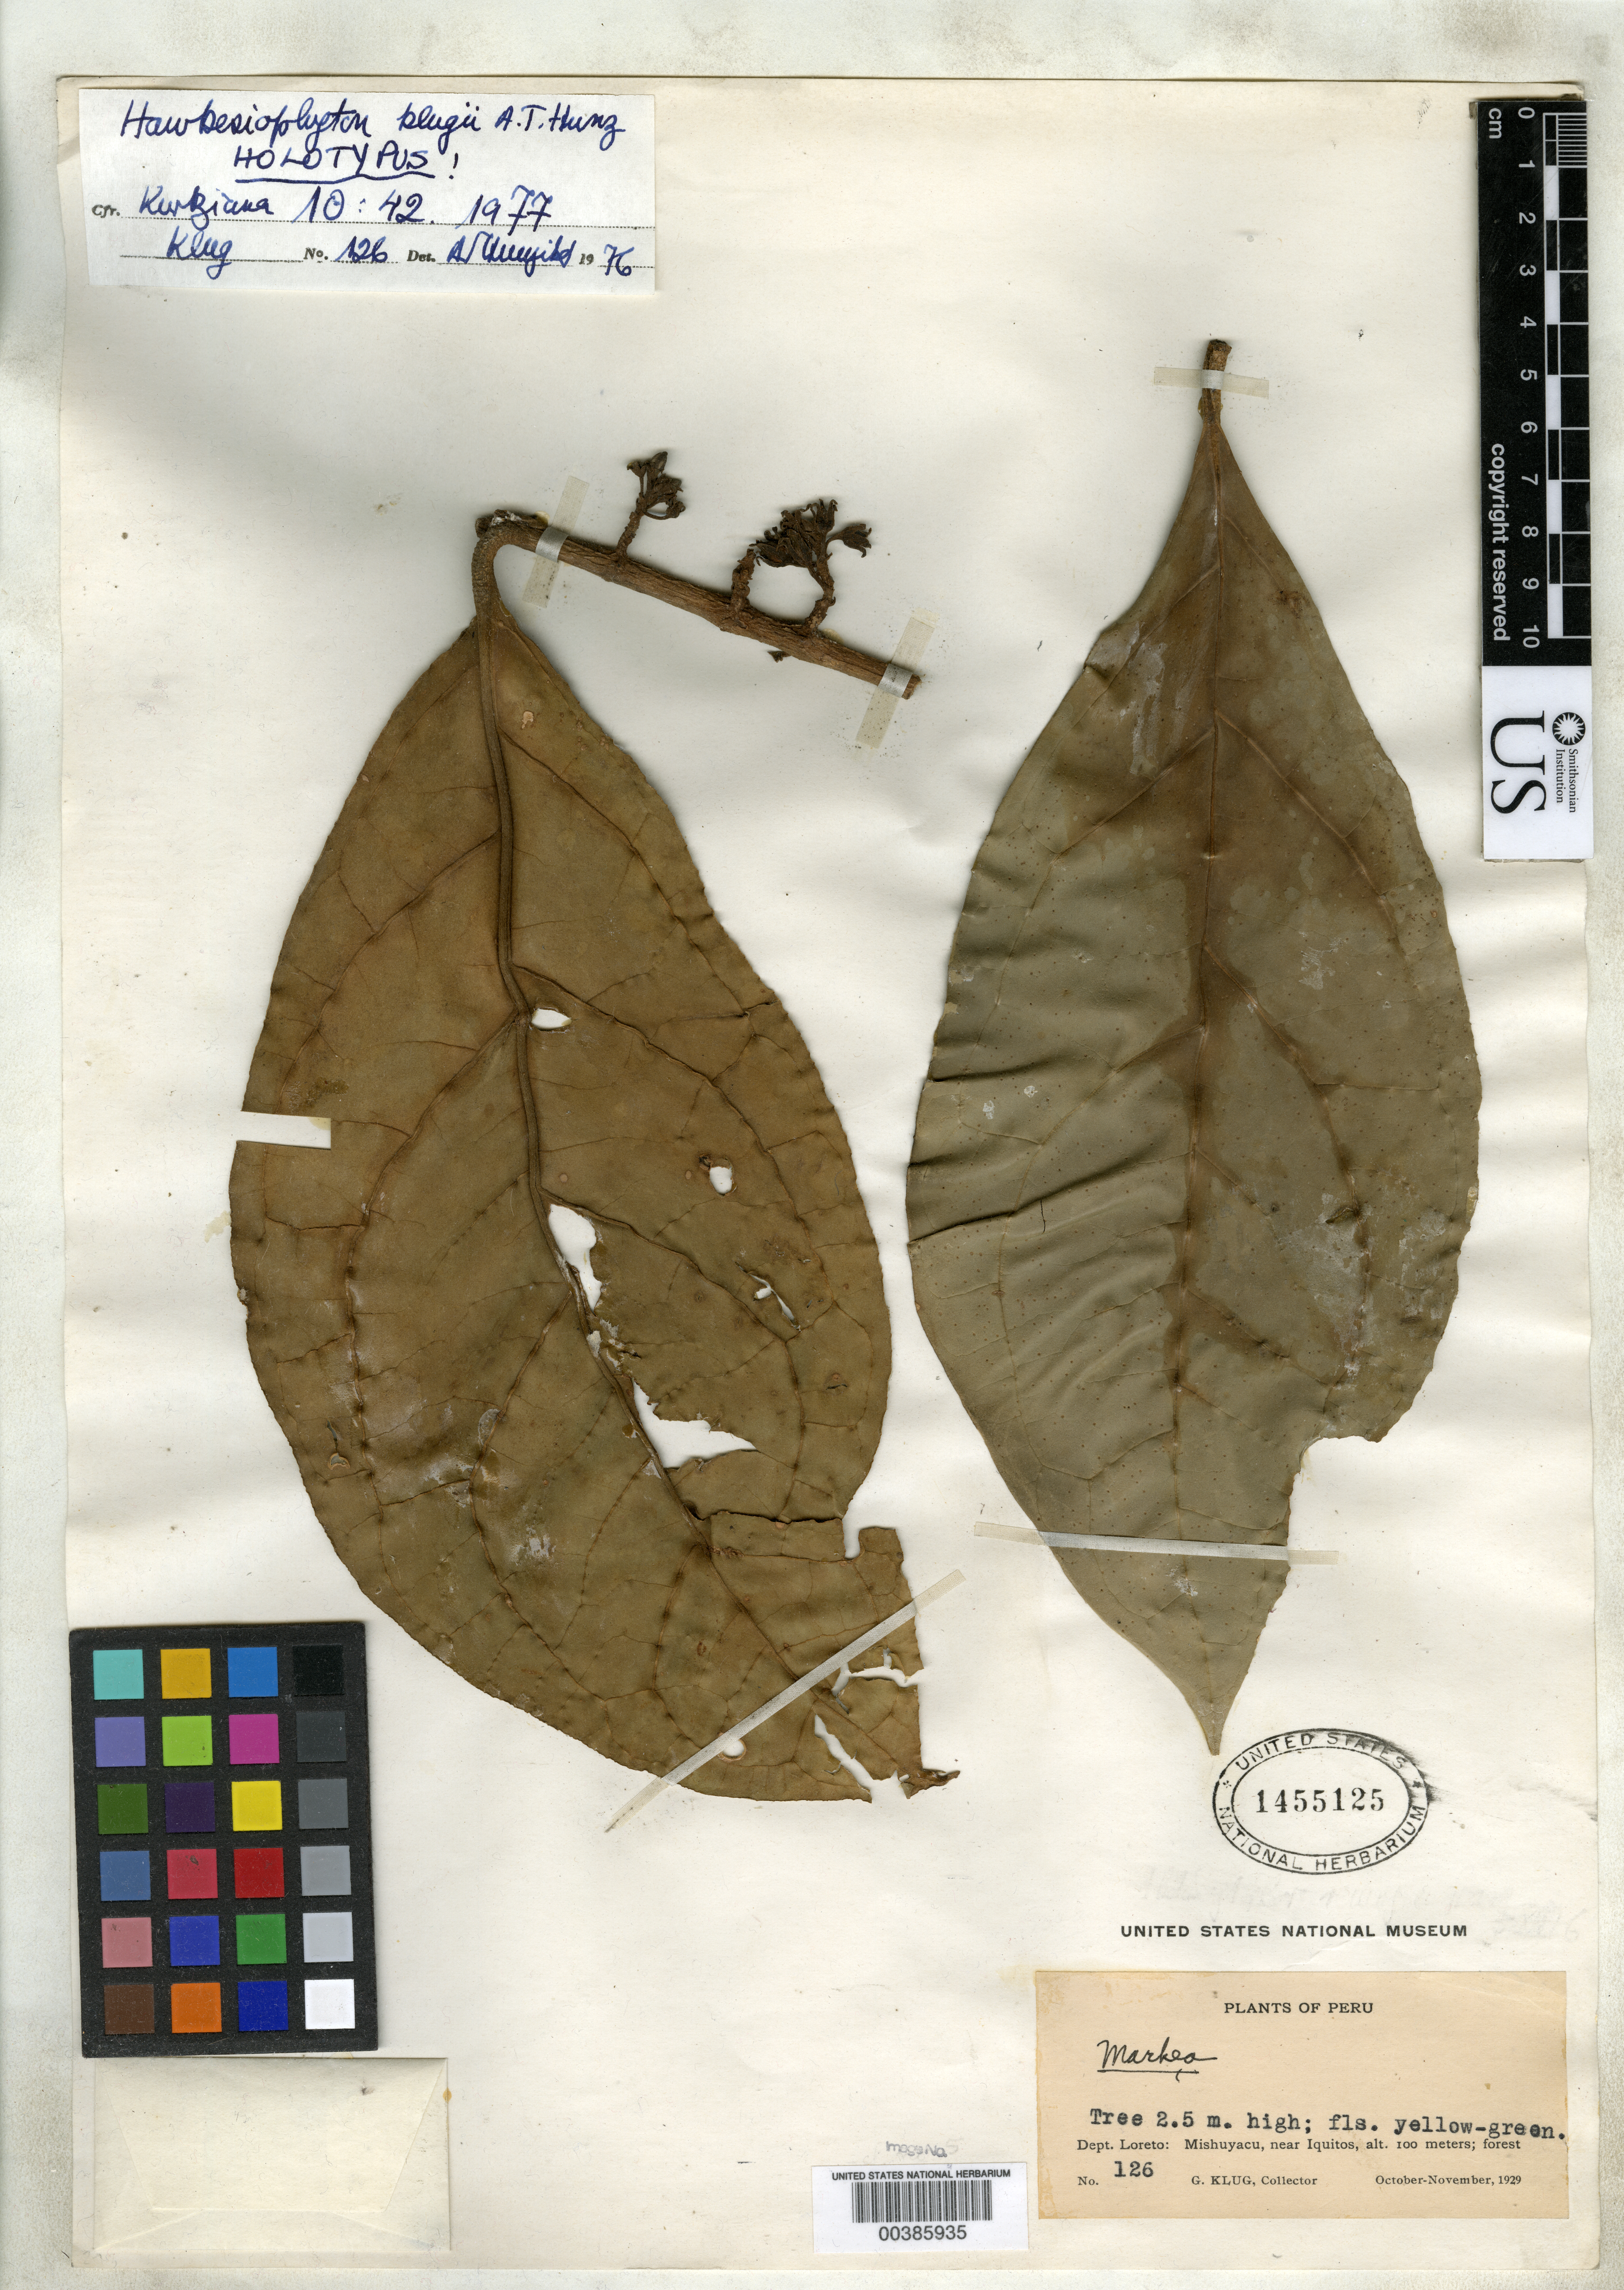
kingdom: Plantae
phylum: Tracheophyta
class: Magnoliopsida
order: Solanales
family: Solanaceae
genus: Hawkesiophyton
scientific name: Hawkesiophyton klugii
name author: Hunz.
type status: Holotype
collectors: G. Klug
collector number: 126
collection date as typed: Oct 1929 to -- Nov 1929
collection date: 1929-10/1929-11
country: Peru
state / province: Loreto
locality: Mishuyacu, near Iquitos.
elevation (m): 100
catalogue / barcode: US 1455125